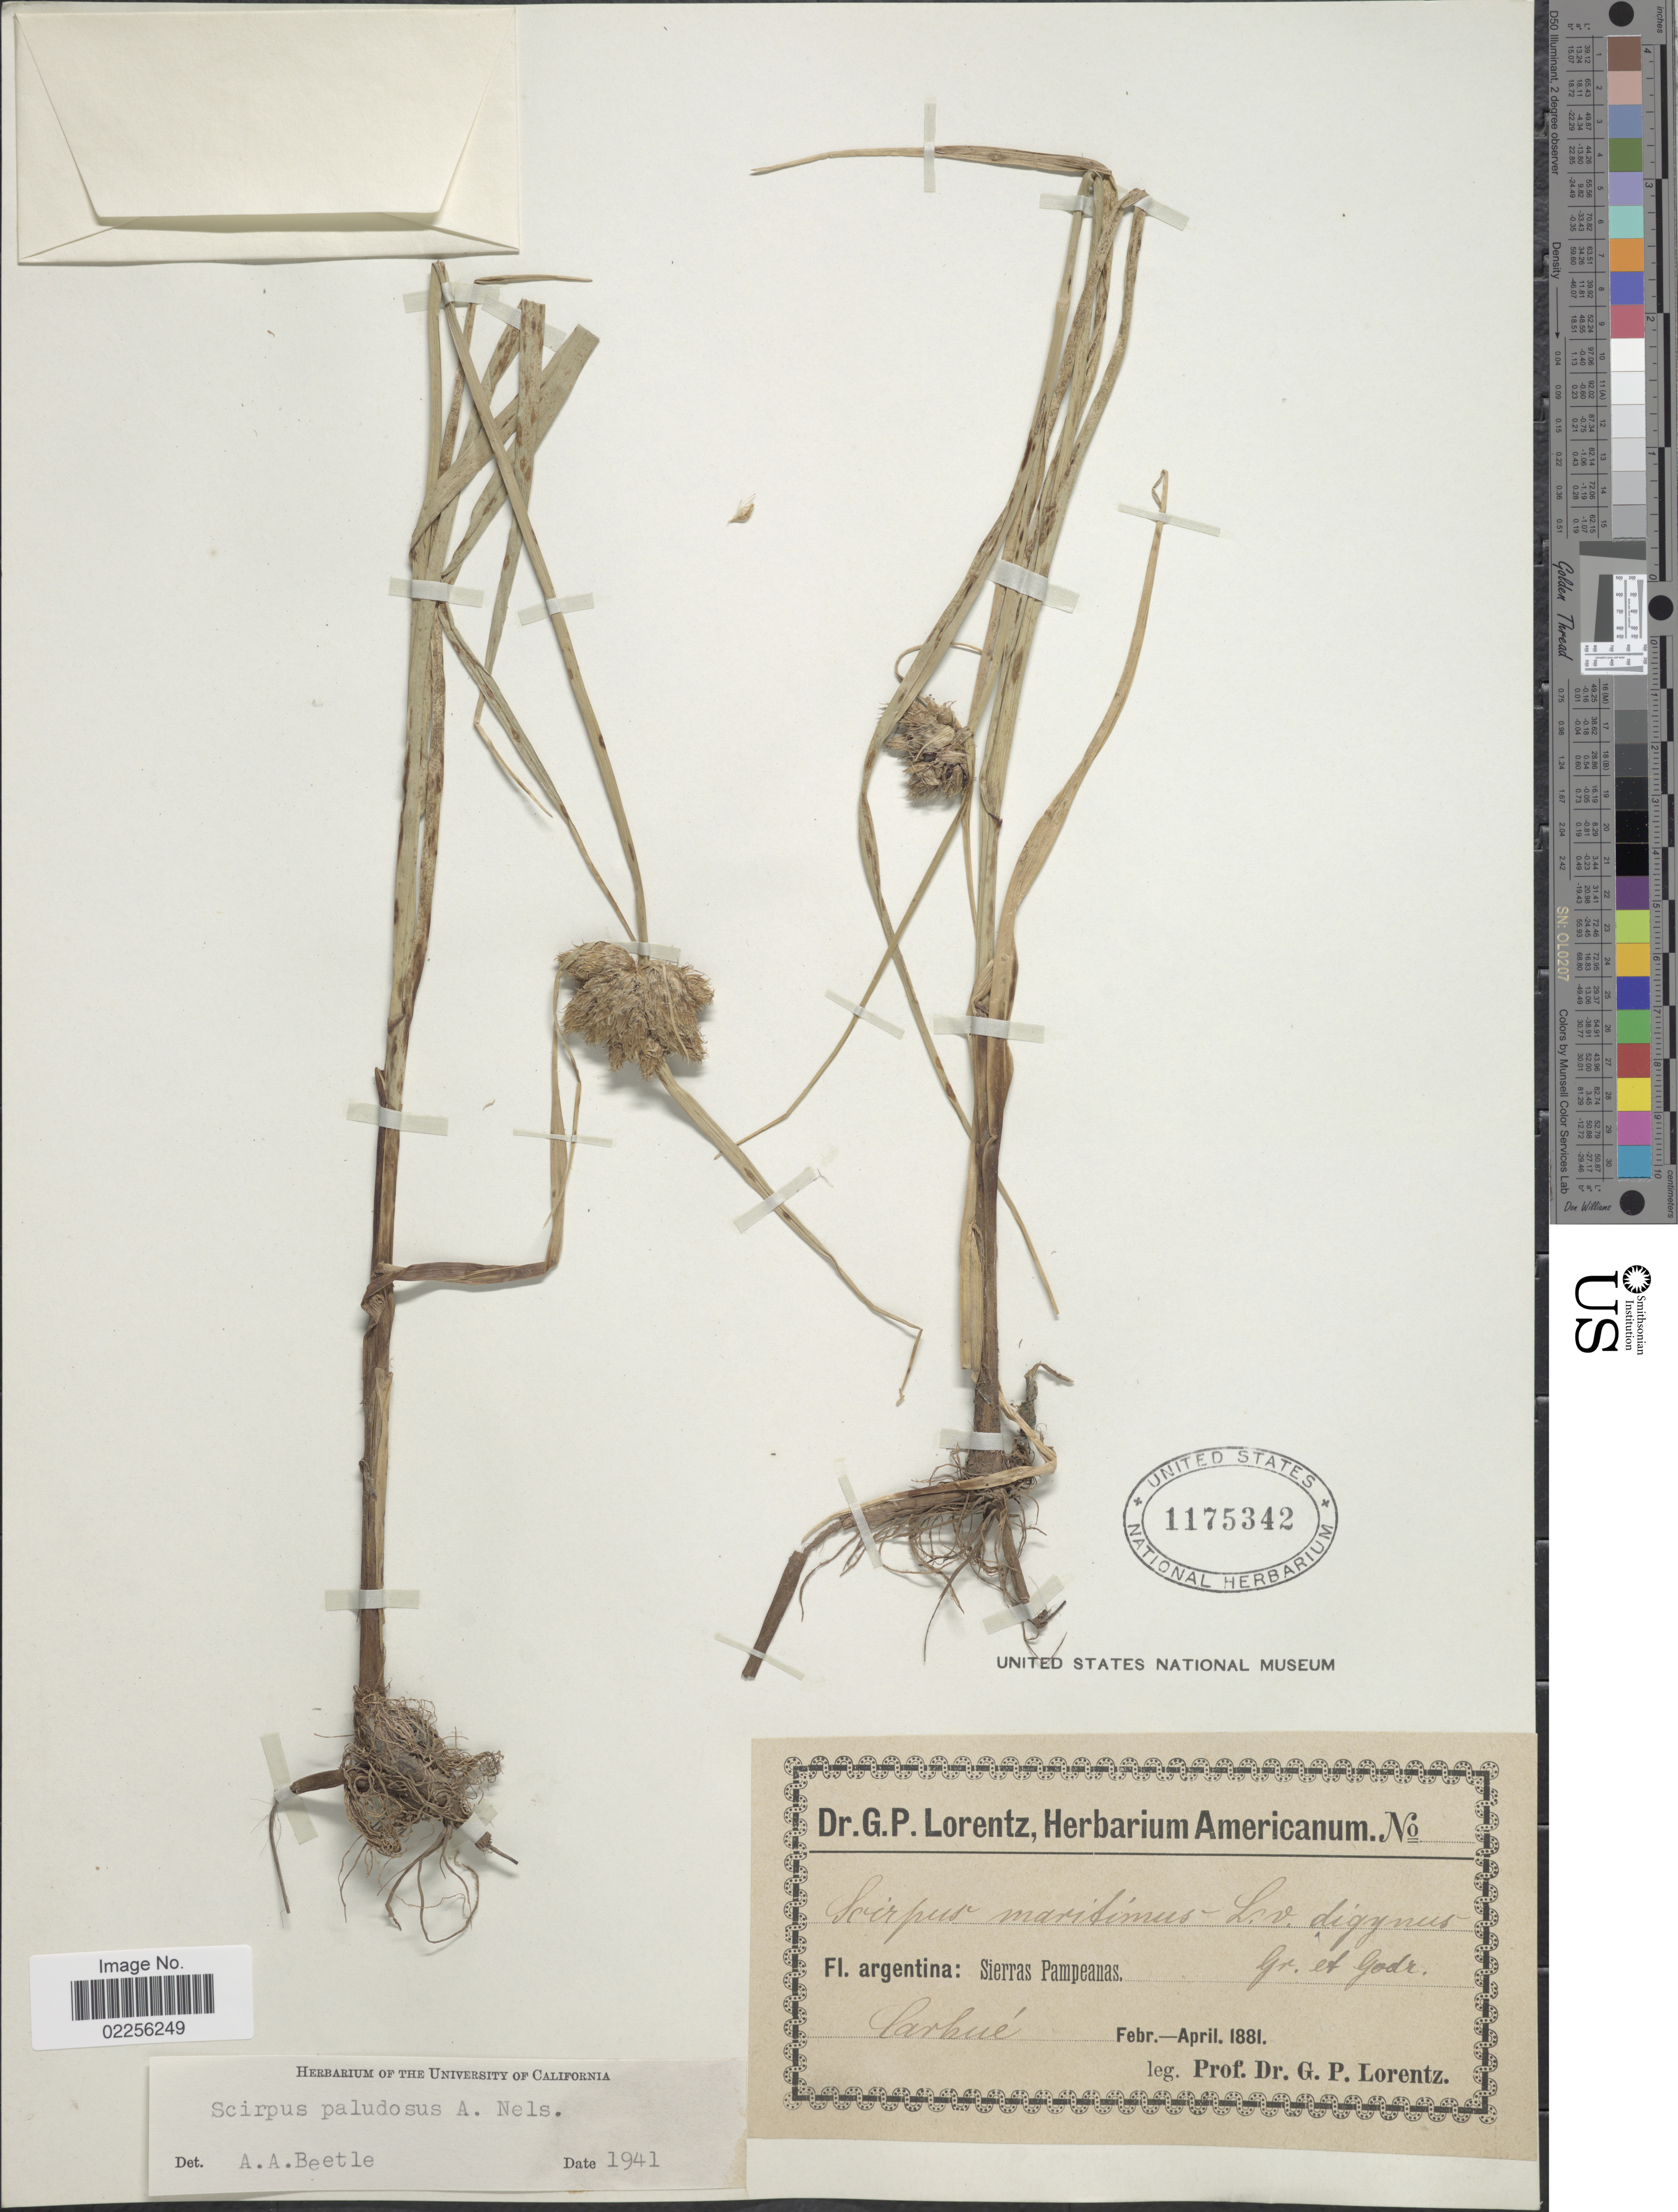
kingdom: Plantae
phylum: Tracheophyta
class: Liliopsida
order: Poales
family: Cyperaceae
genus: Bolboschoenus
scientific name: Bolboschoenus maritimus subsp. paludosus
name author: (A. Nelson) T. Koyama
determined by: Strong, M. T., (US), Smithsonian Institution - National Museum of Natural History (UNITED STATES)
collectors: G. Lorentz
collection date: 1881-02/1881-04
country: Argentina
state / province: Buenos Aires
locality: Sierras Pampeanas, Carhué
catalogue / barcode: US 1175342